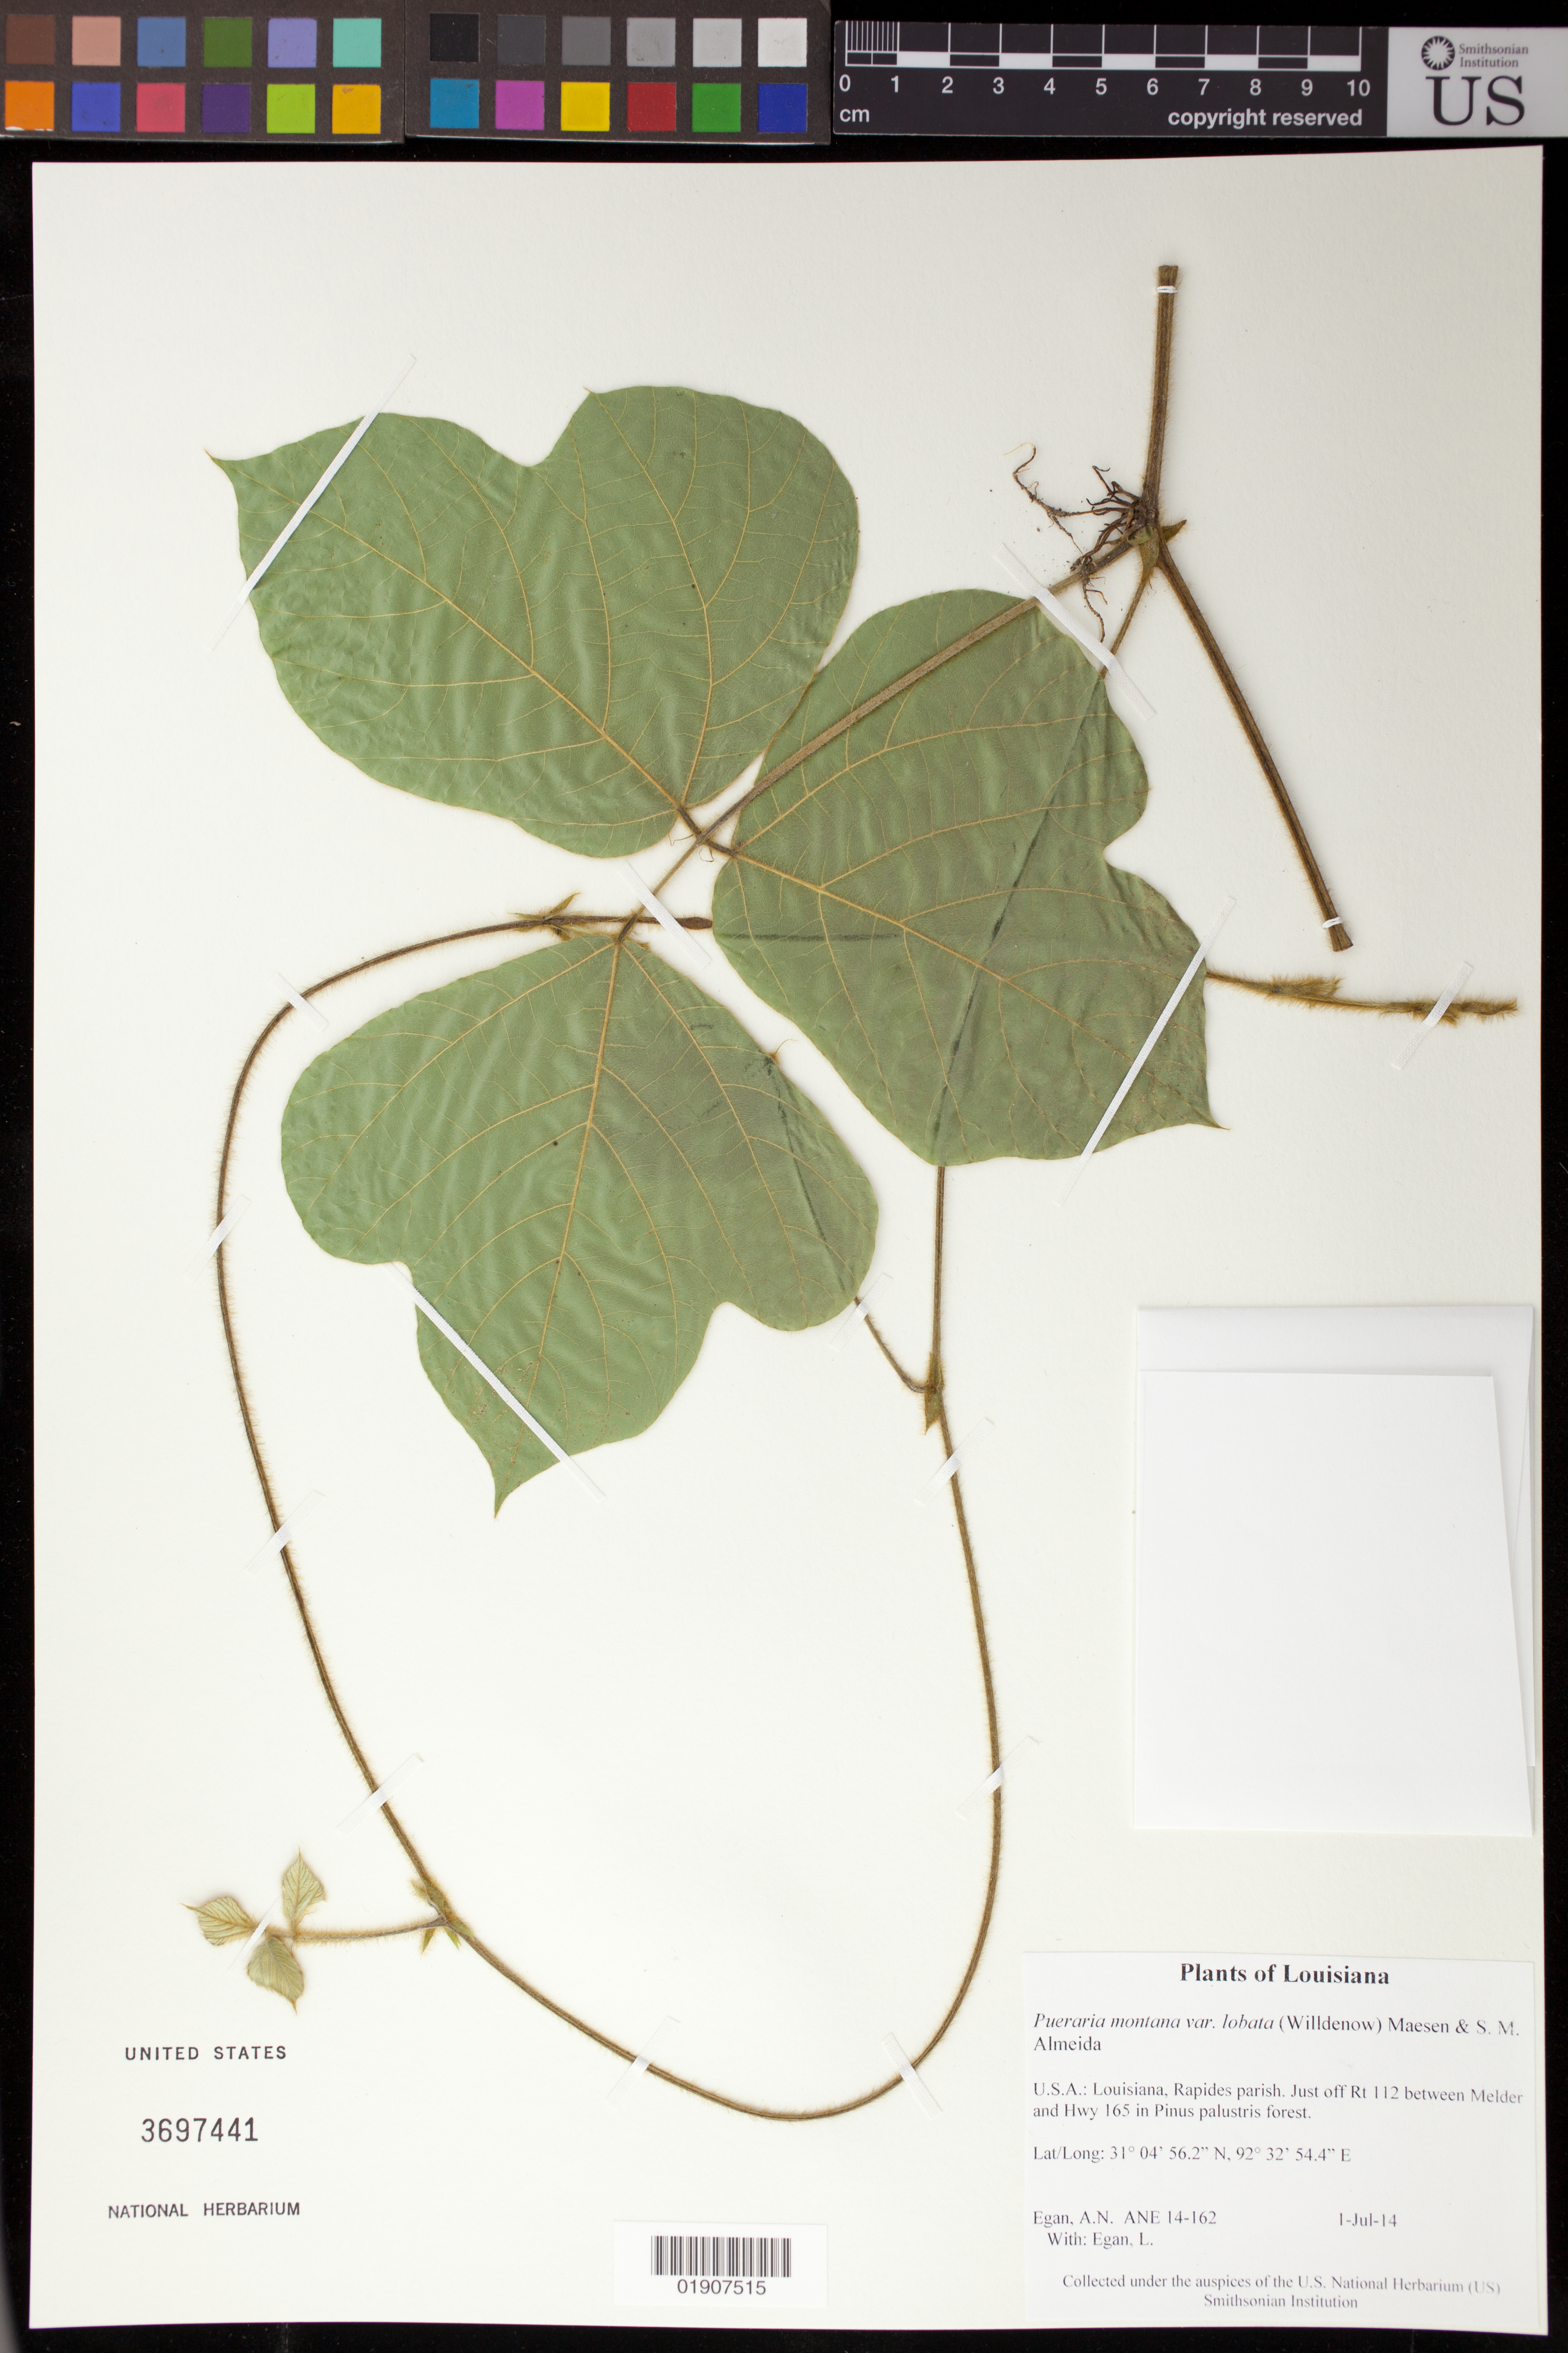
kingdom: Plantae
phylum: Tracheophyta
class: Magnoliopsida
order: Fabales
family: Fabaceae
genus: Pueraria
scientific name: Pueraria montana var. lobata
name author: (Willd.) Maesen & S.M. Almeida ex Sanjappa & Pradeep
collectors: A. N. Egan & L. Egan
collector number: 14-162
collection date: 2014-07-01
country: United States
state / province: Louisiana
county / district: Rapides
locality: Just off Rt 112 between Melder and Hwy 165 in Pinus palustris forest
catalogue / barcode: US 3697441